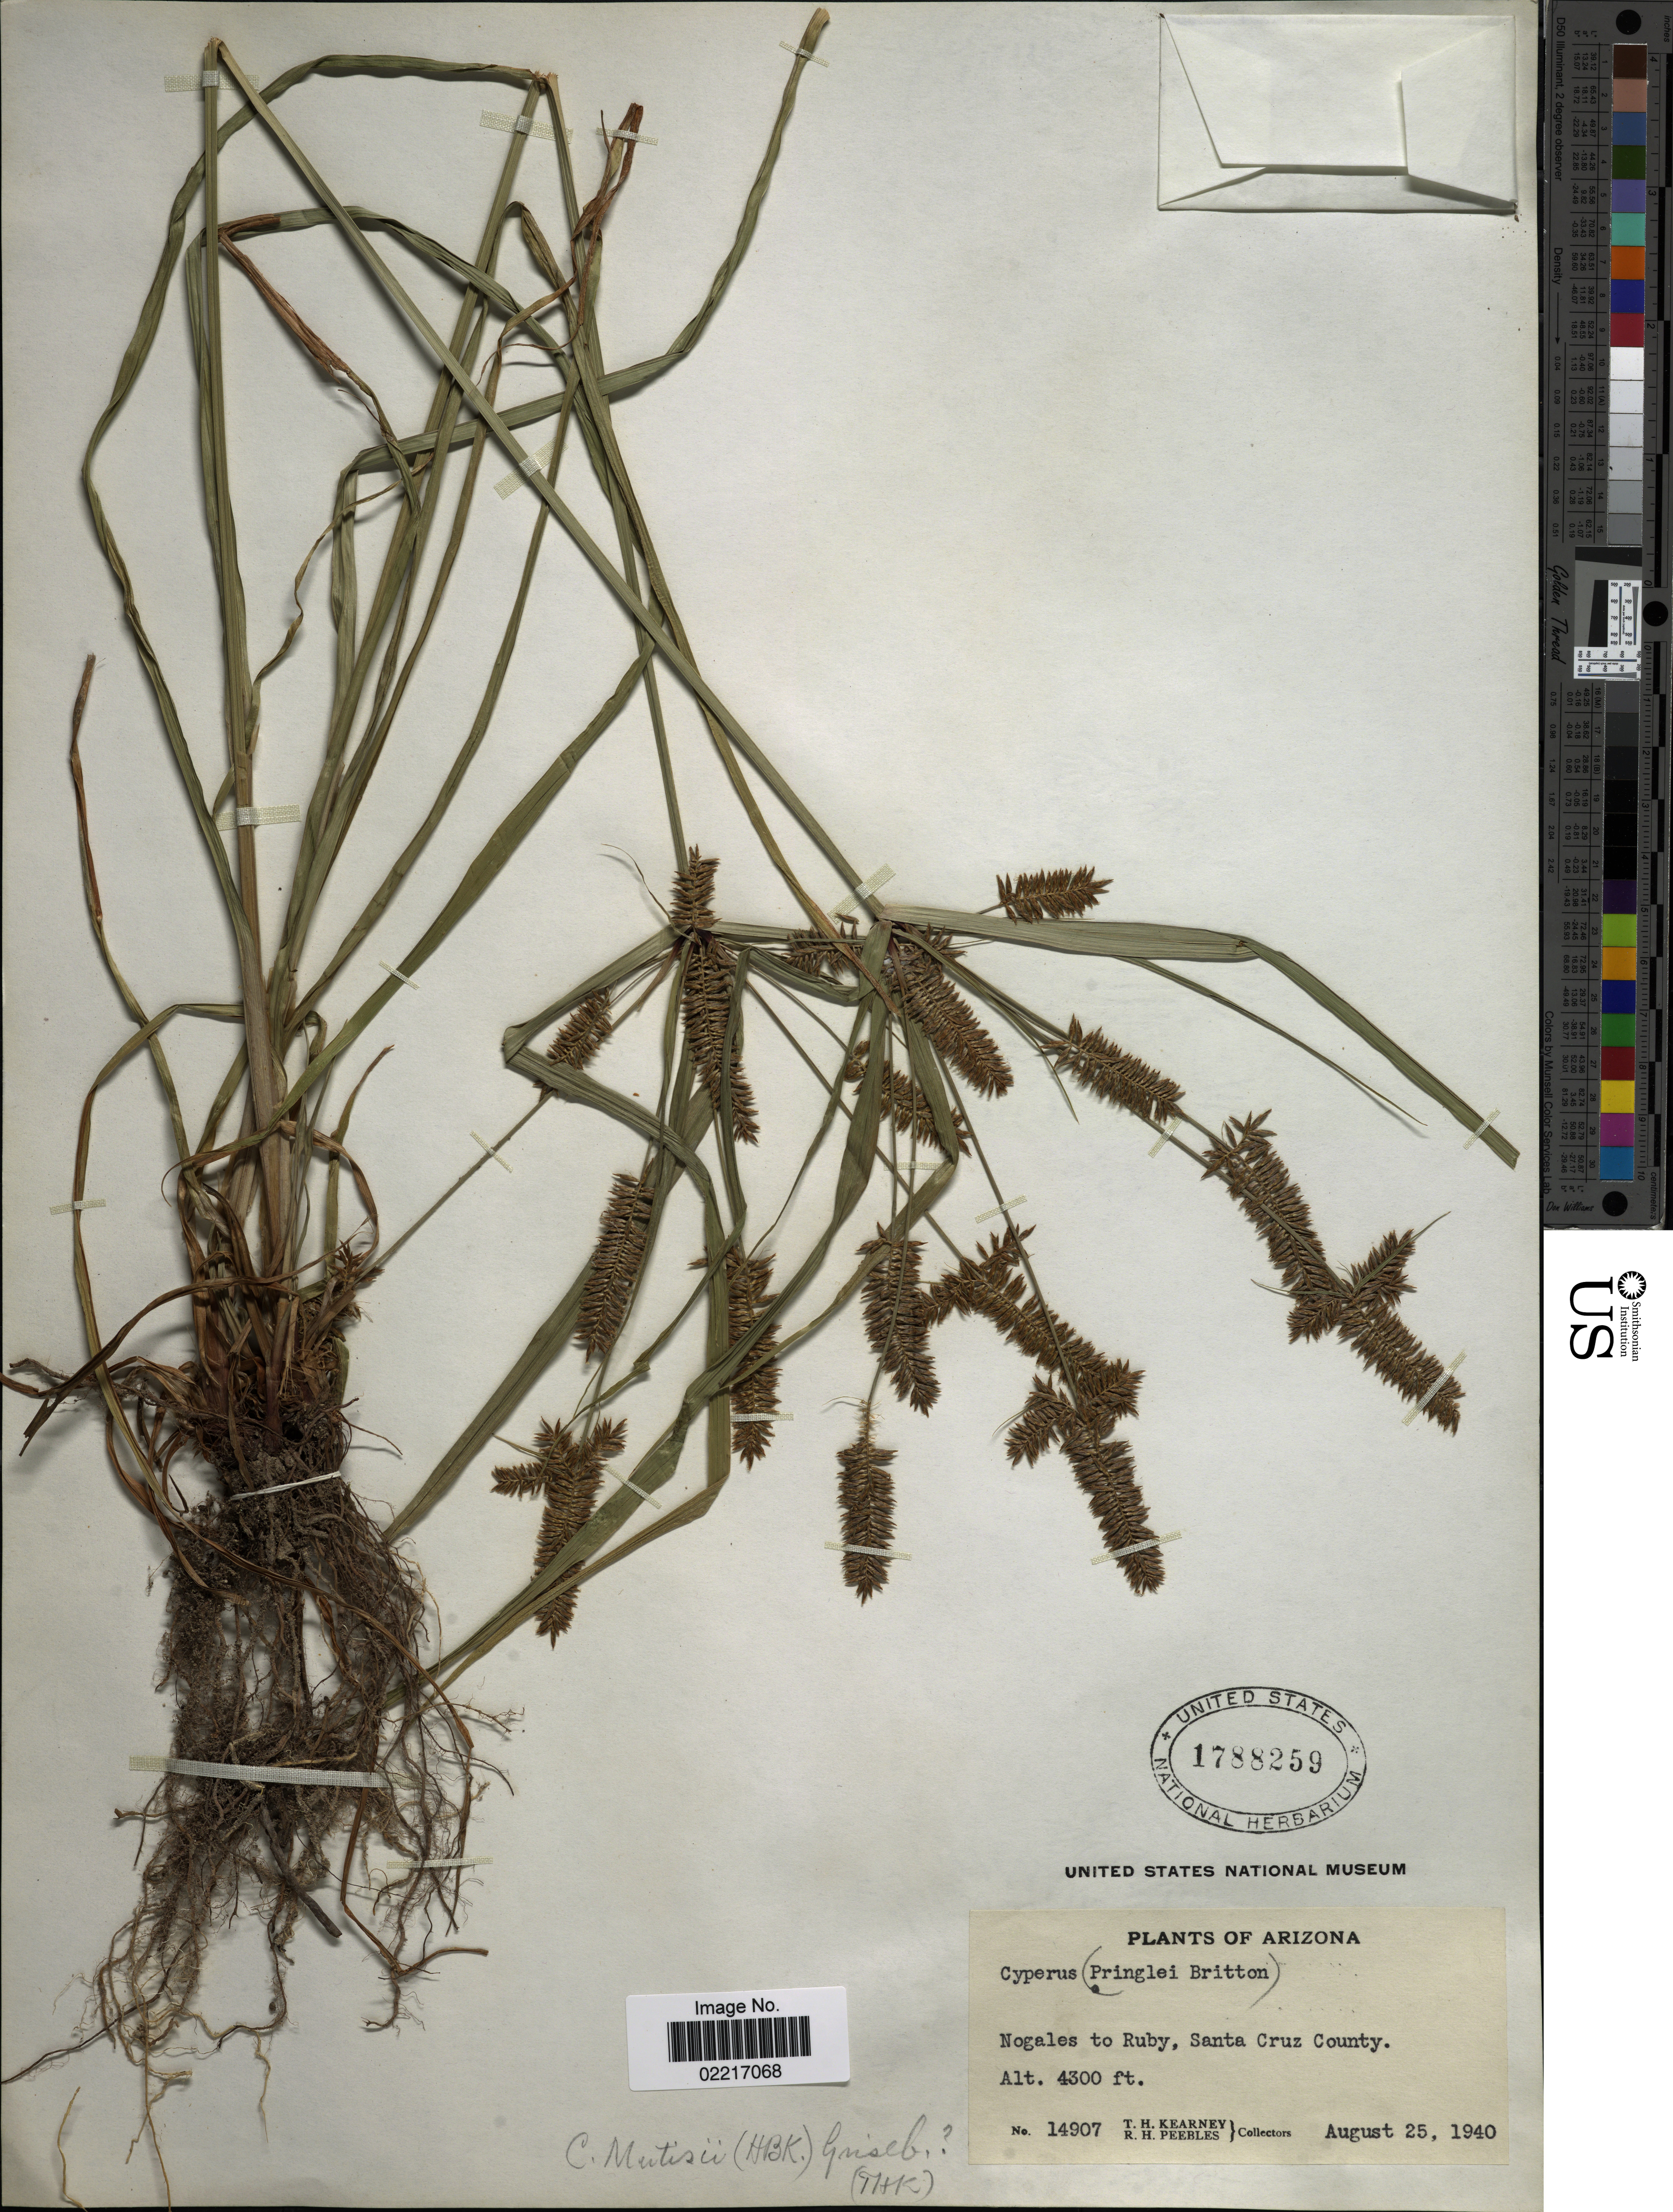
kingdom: Plantae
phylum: Tracheophyta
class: Liliopsida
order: Poales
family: Cyperaceae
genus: Cyperus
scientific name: Cyperus mutisii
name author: (Kunth) Andersson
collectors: T. H. Kearney & R. H. Peebles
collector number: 14907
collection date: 1940-08-25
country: United States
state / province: Arizona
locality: Nogales to Ruby, Santa Cruz County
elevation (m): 1311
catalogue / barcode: US 1788259